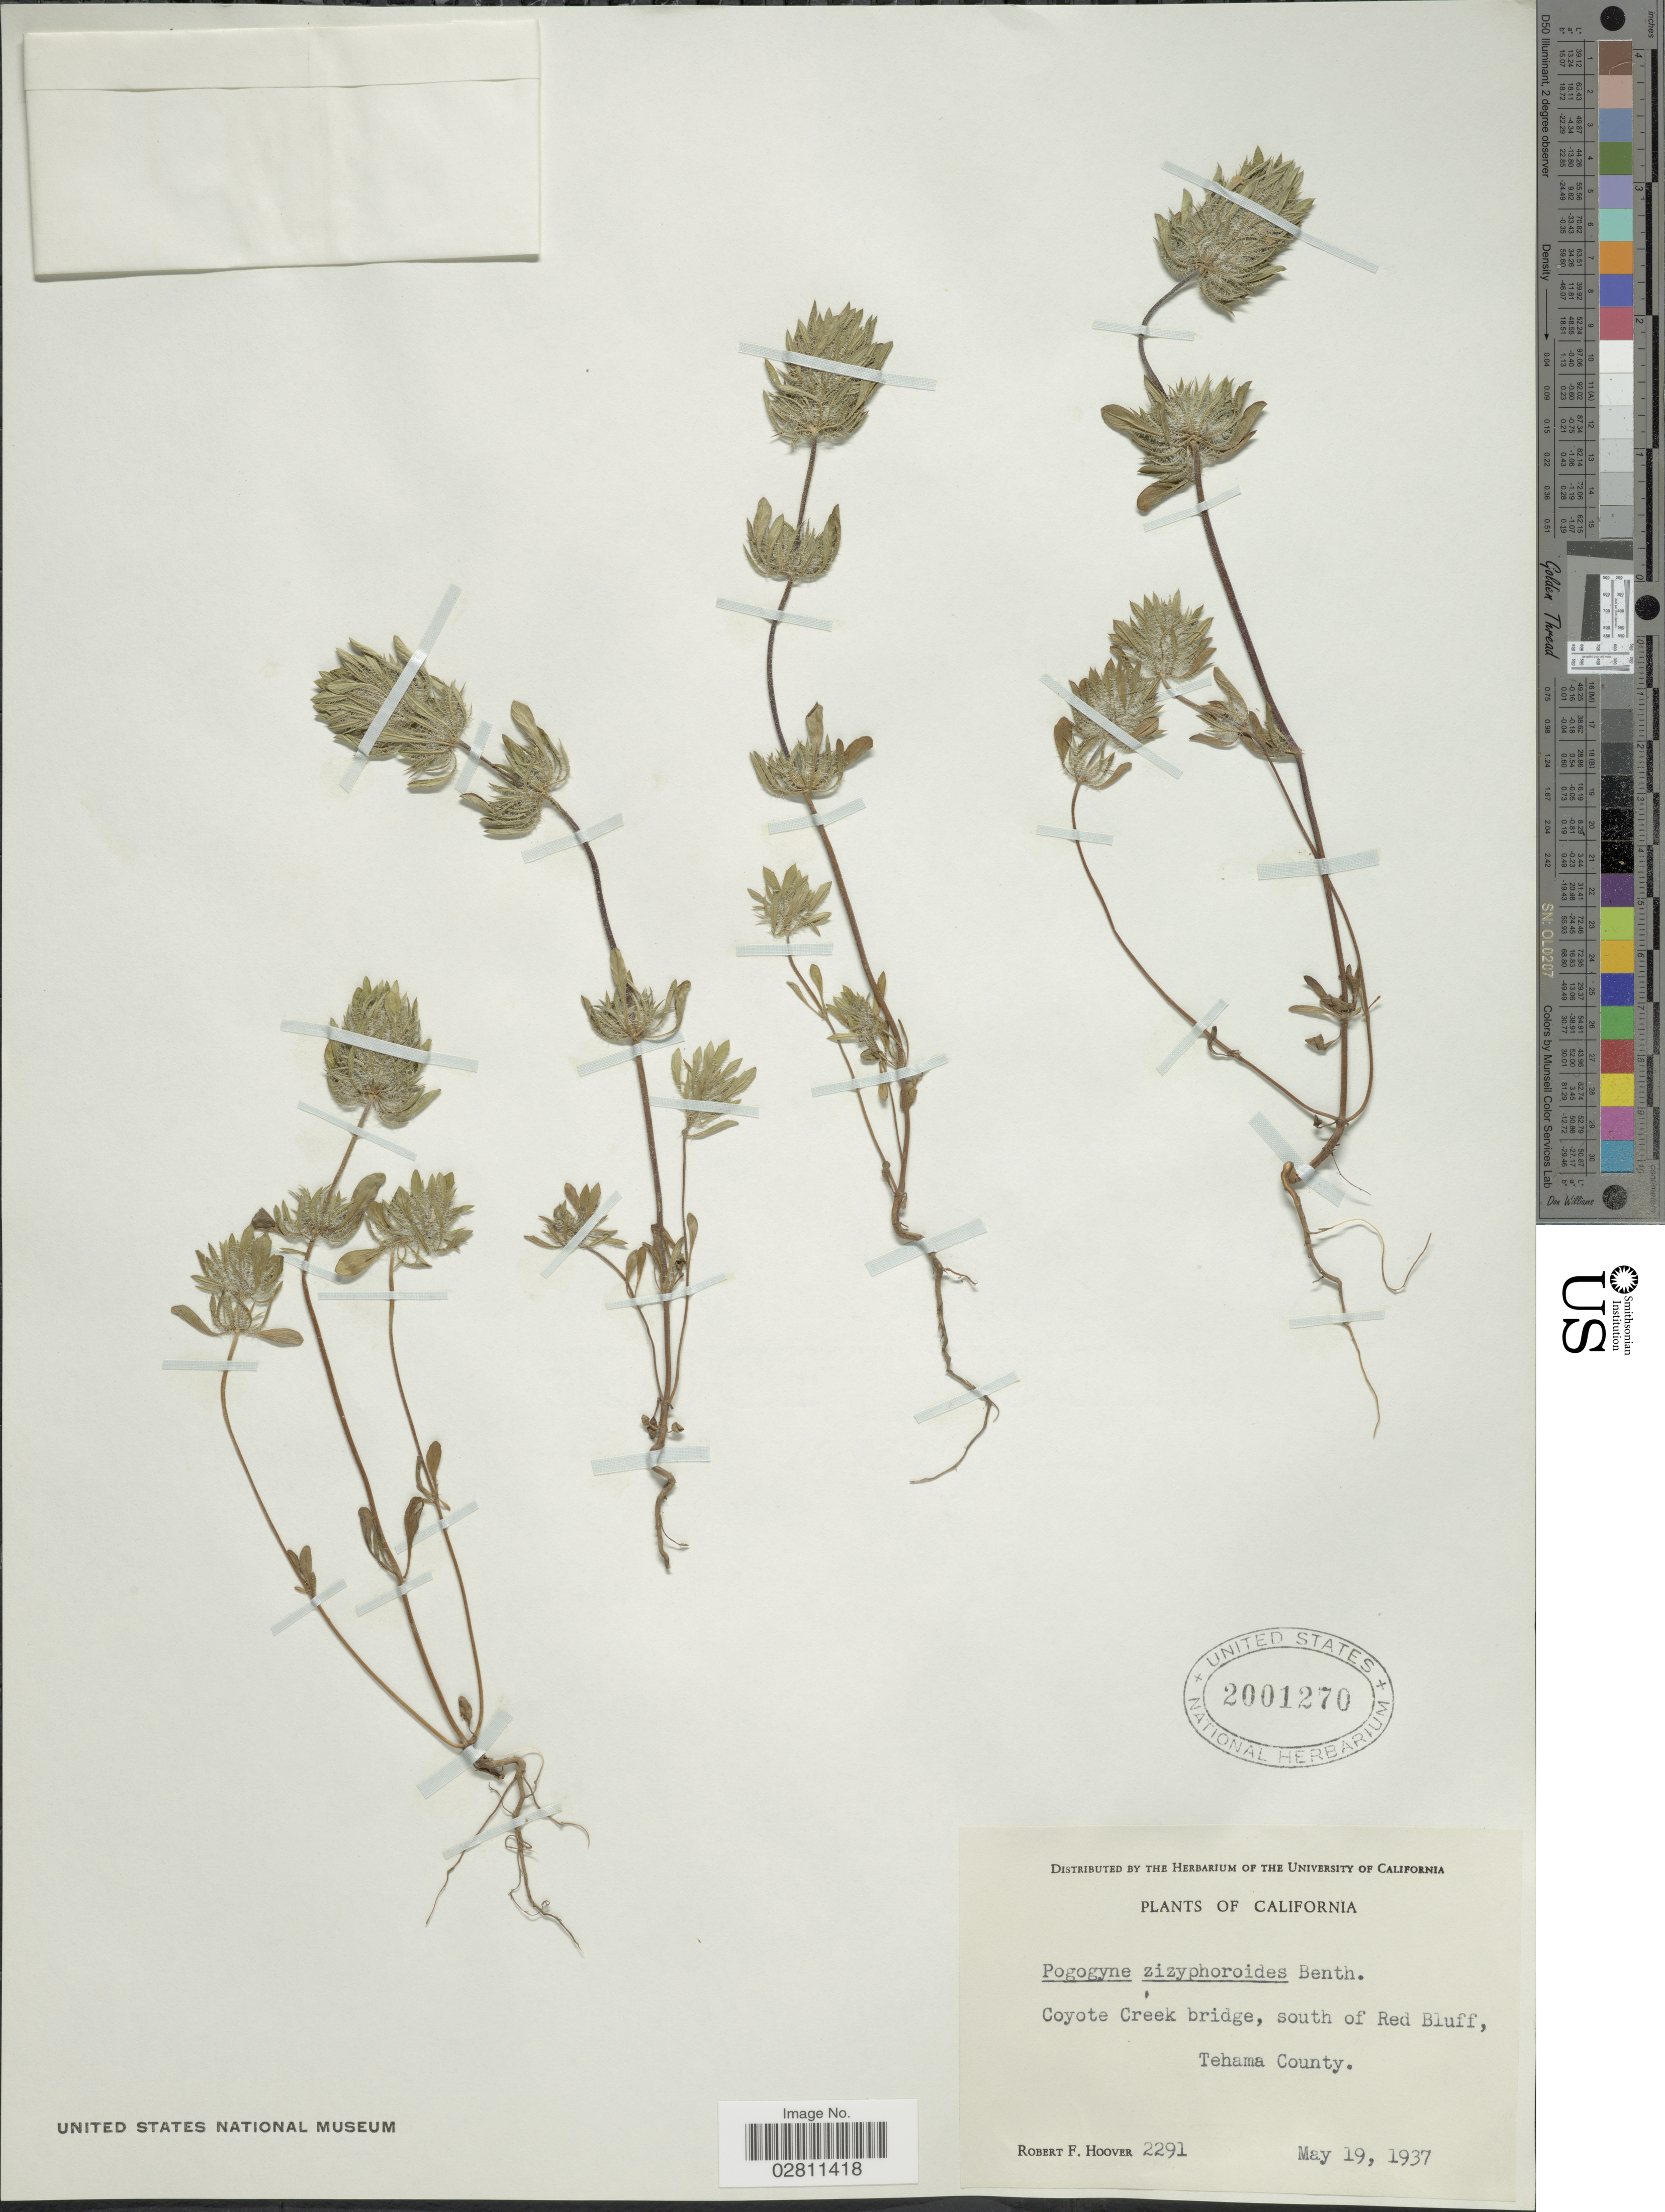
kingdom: Plantae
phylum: Tracheophyta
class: Magnoliopsida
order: Lamiales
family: Lamiaceae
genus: Pogogyne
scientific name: Pogogyne ziziphoroides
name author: Benth.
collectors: R. F. Hoover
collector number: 2291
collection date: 1937-05-19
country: United States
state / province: California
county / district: Tehama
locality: Coyote Creek bridge, south of Red Bluff, Tehama County.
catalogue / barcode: US 2001270